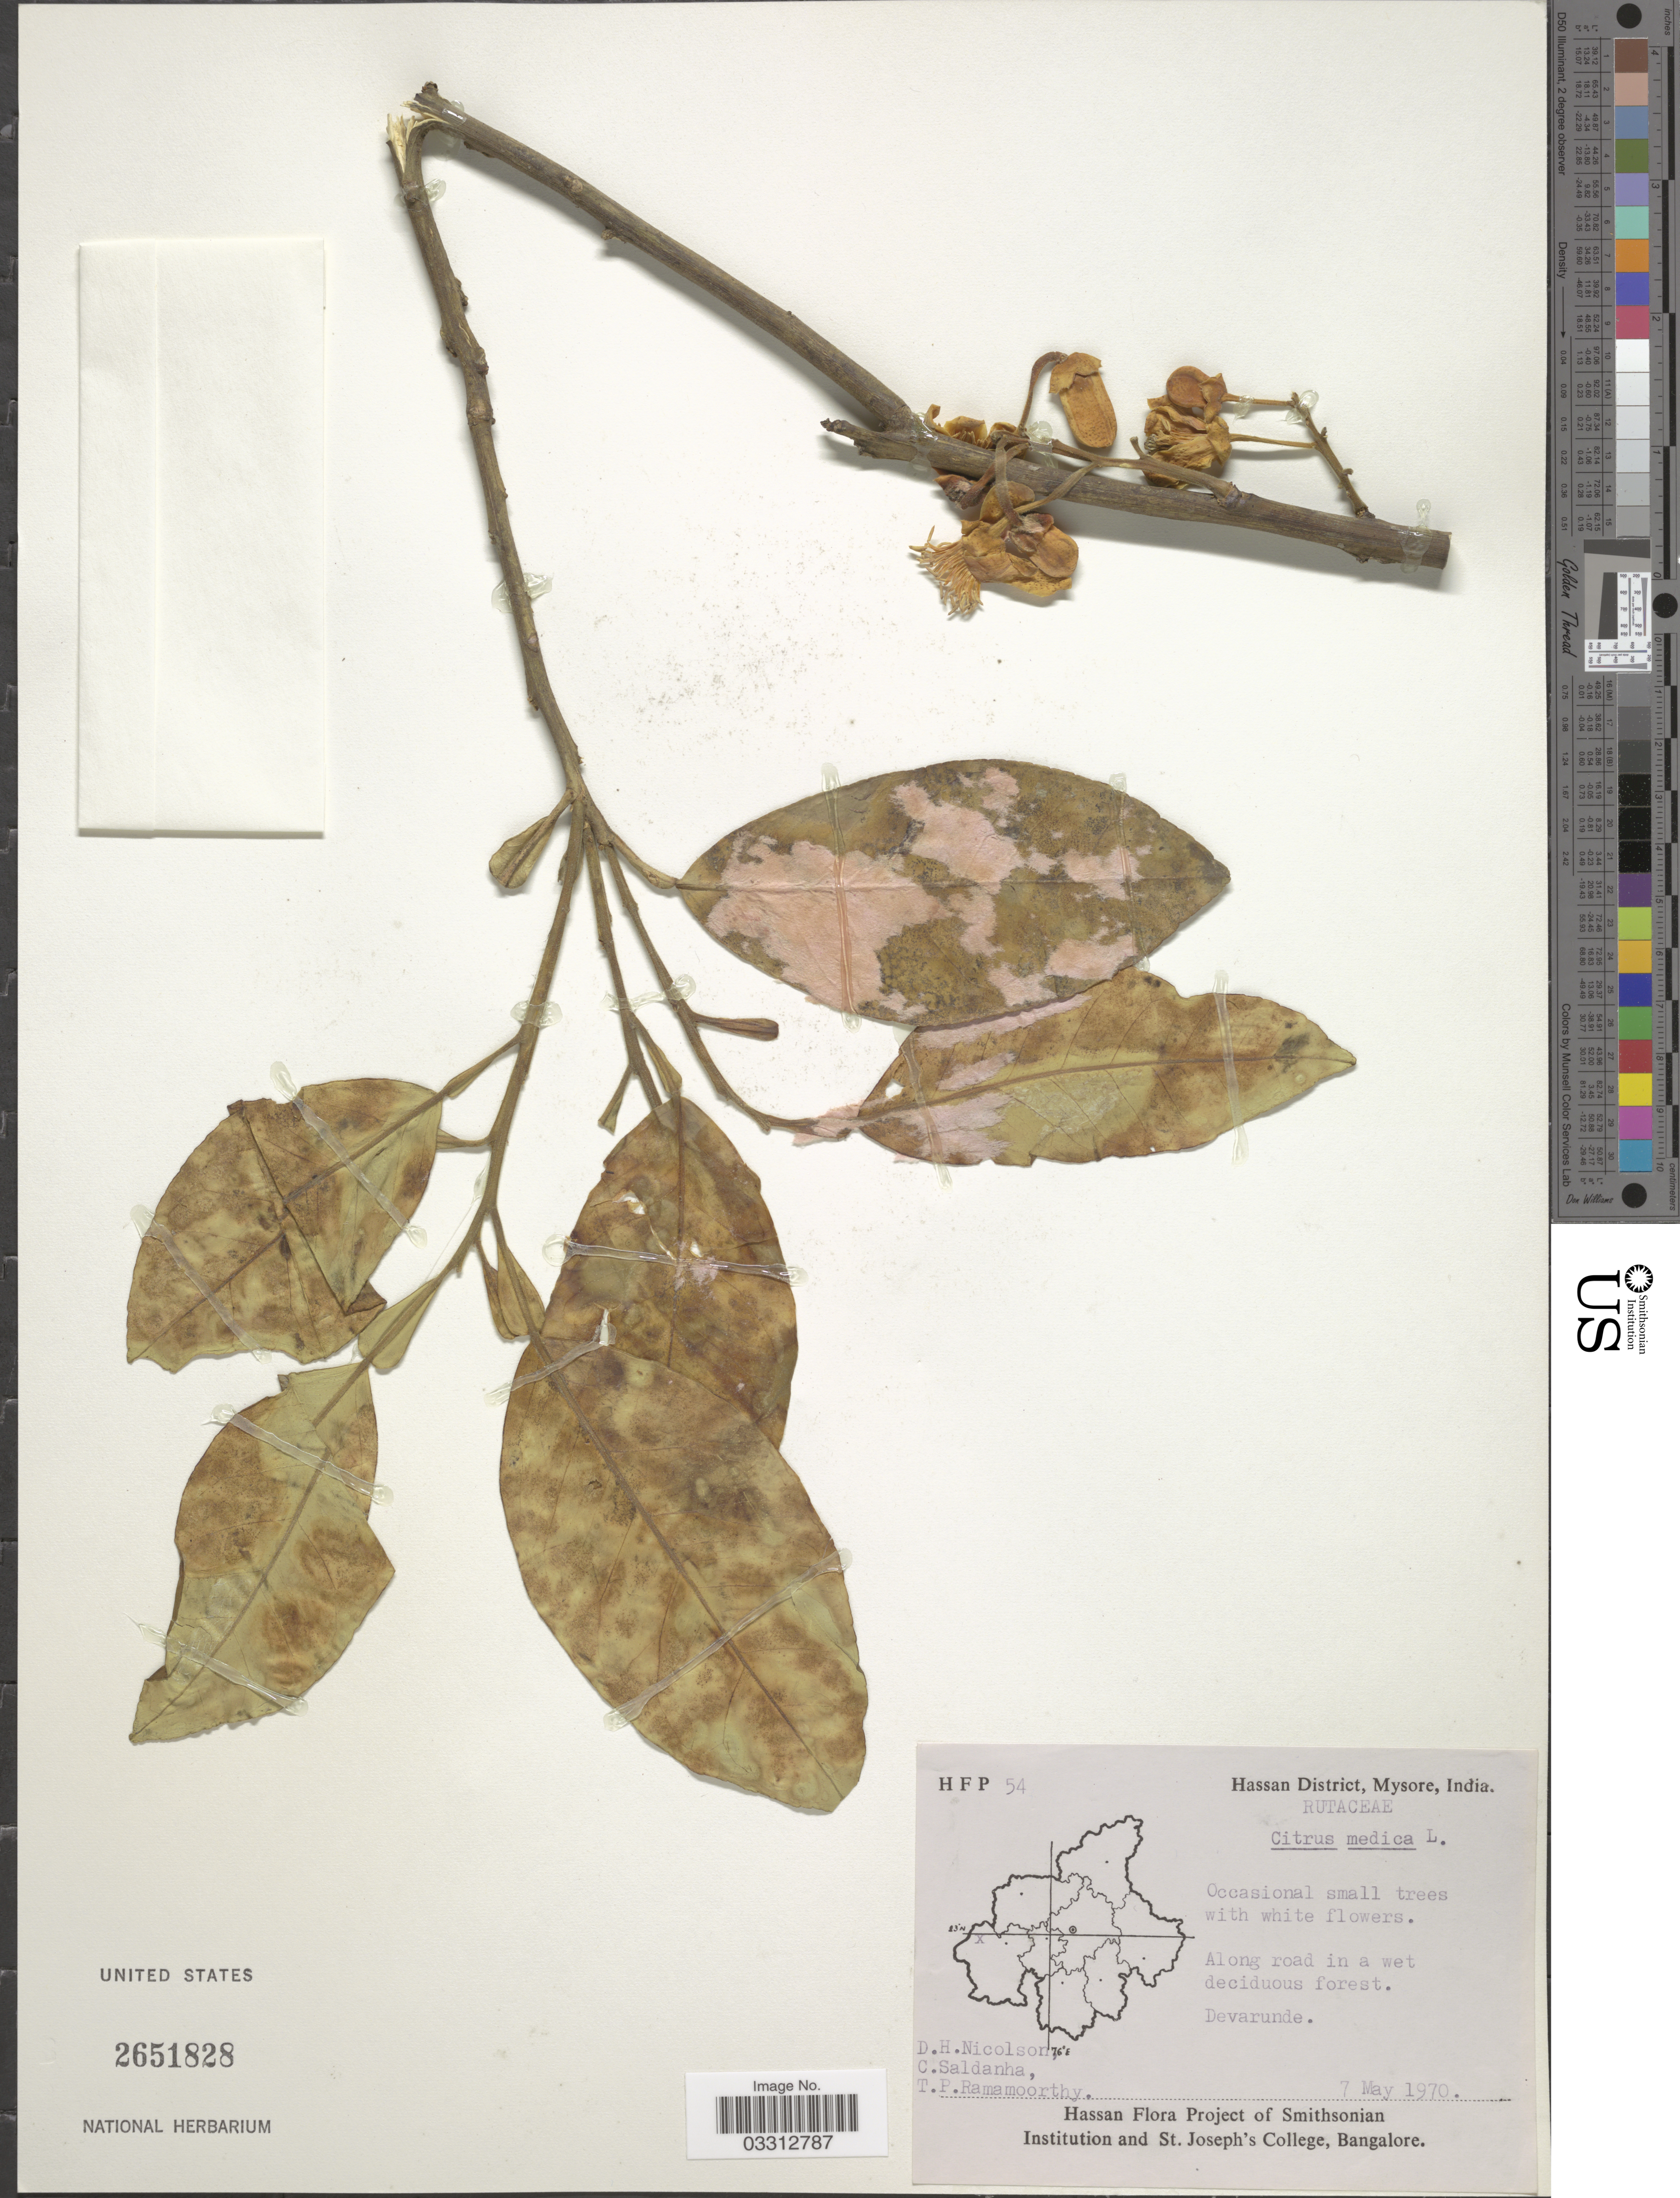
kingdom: Plantae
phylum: Tracheophyta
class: Magnoliopsida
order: Sapindales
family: Rutaceae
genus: Citrus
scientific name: Citrus medica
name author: L.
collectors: D. H. Nicolson, C. Saldanha & T. P. Ramamoorthy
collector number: HFP54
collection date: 1970-05-07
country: India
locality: Hassan District, Mysore, Devarunde.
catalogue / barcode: US 2651828